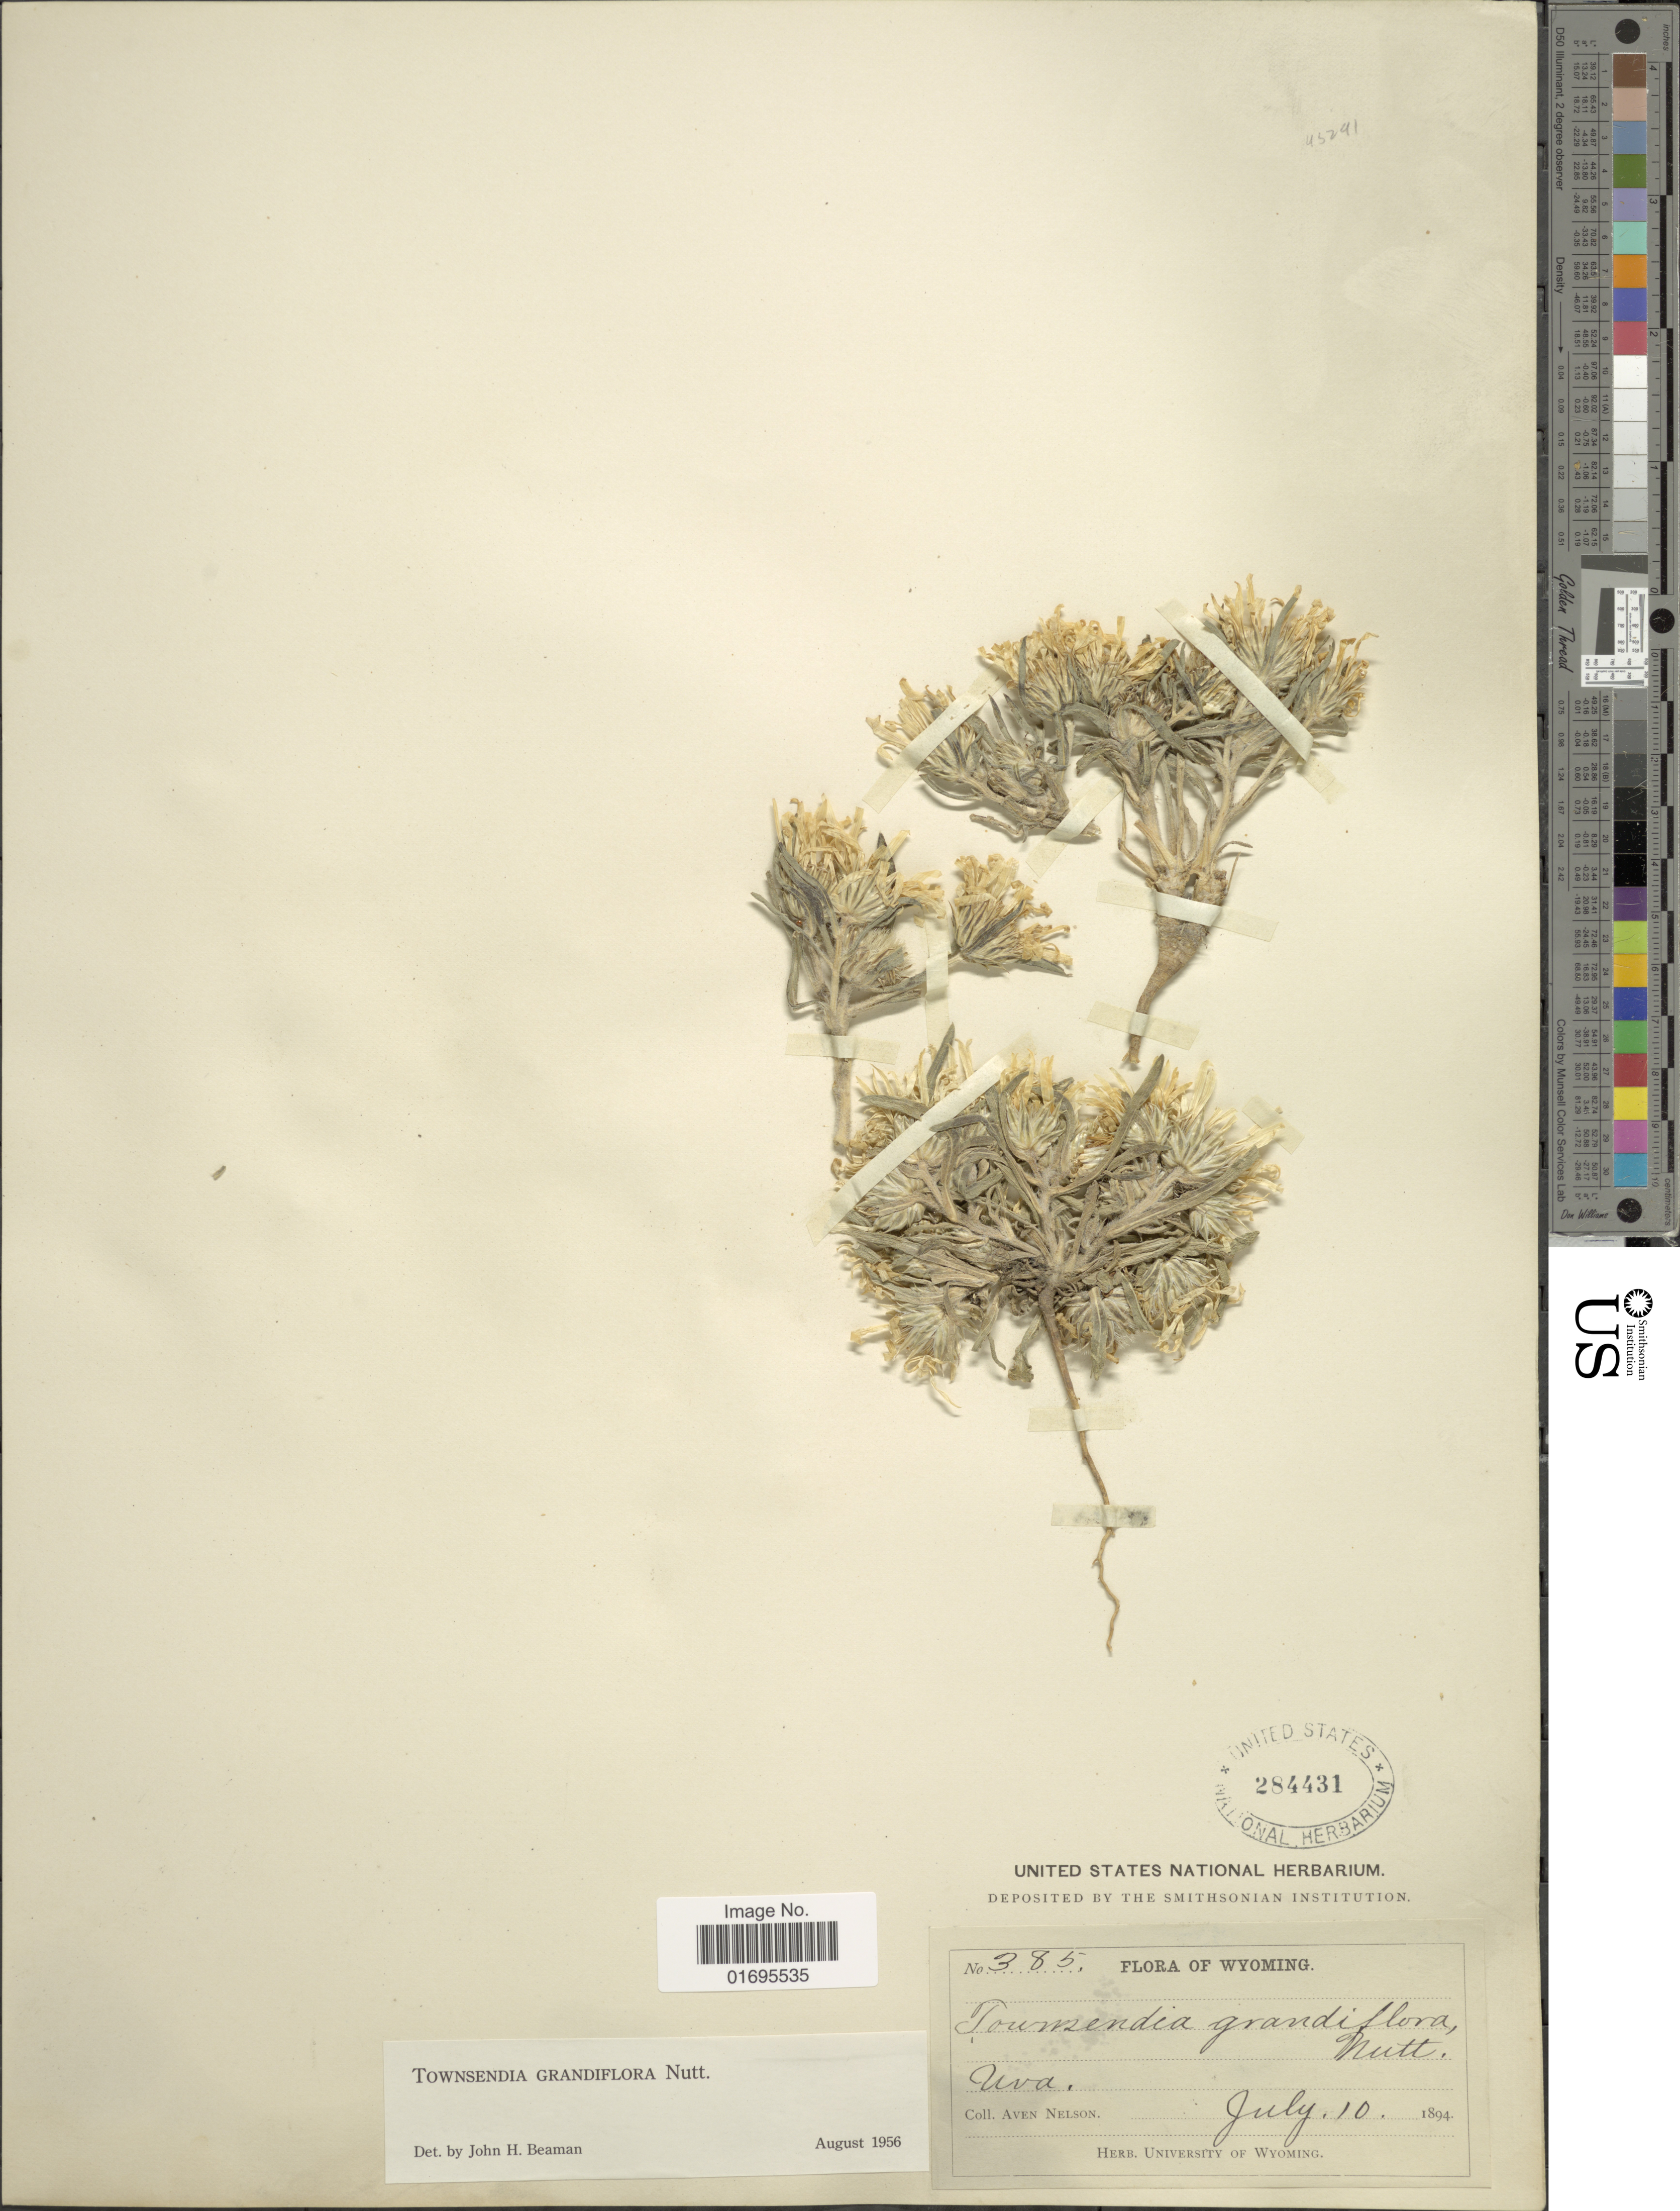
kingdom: Plantae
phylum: Tracheophyta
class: Magnoliopsida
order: Asterales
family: Asteraceae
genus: Townsendia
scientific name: Townsendia grandiflora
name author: Nutt.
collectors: A. Nelson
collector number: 385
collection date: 1894-07-10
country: United States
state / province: Wyoming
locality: Uva.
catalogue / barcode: US 284431